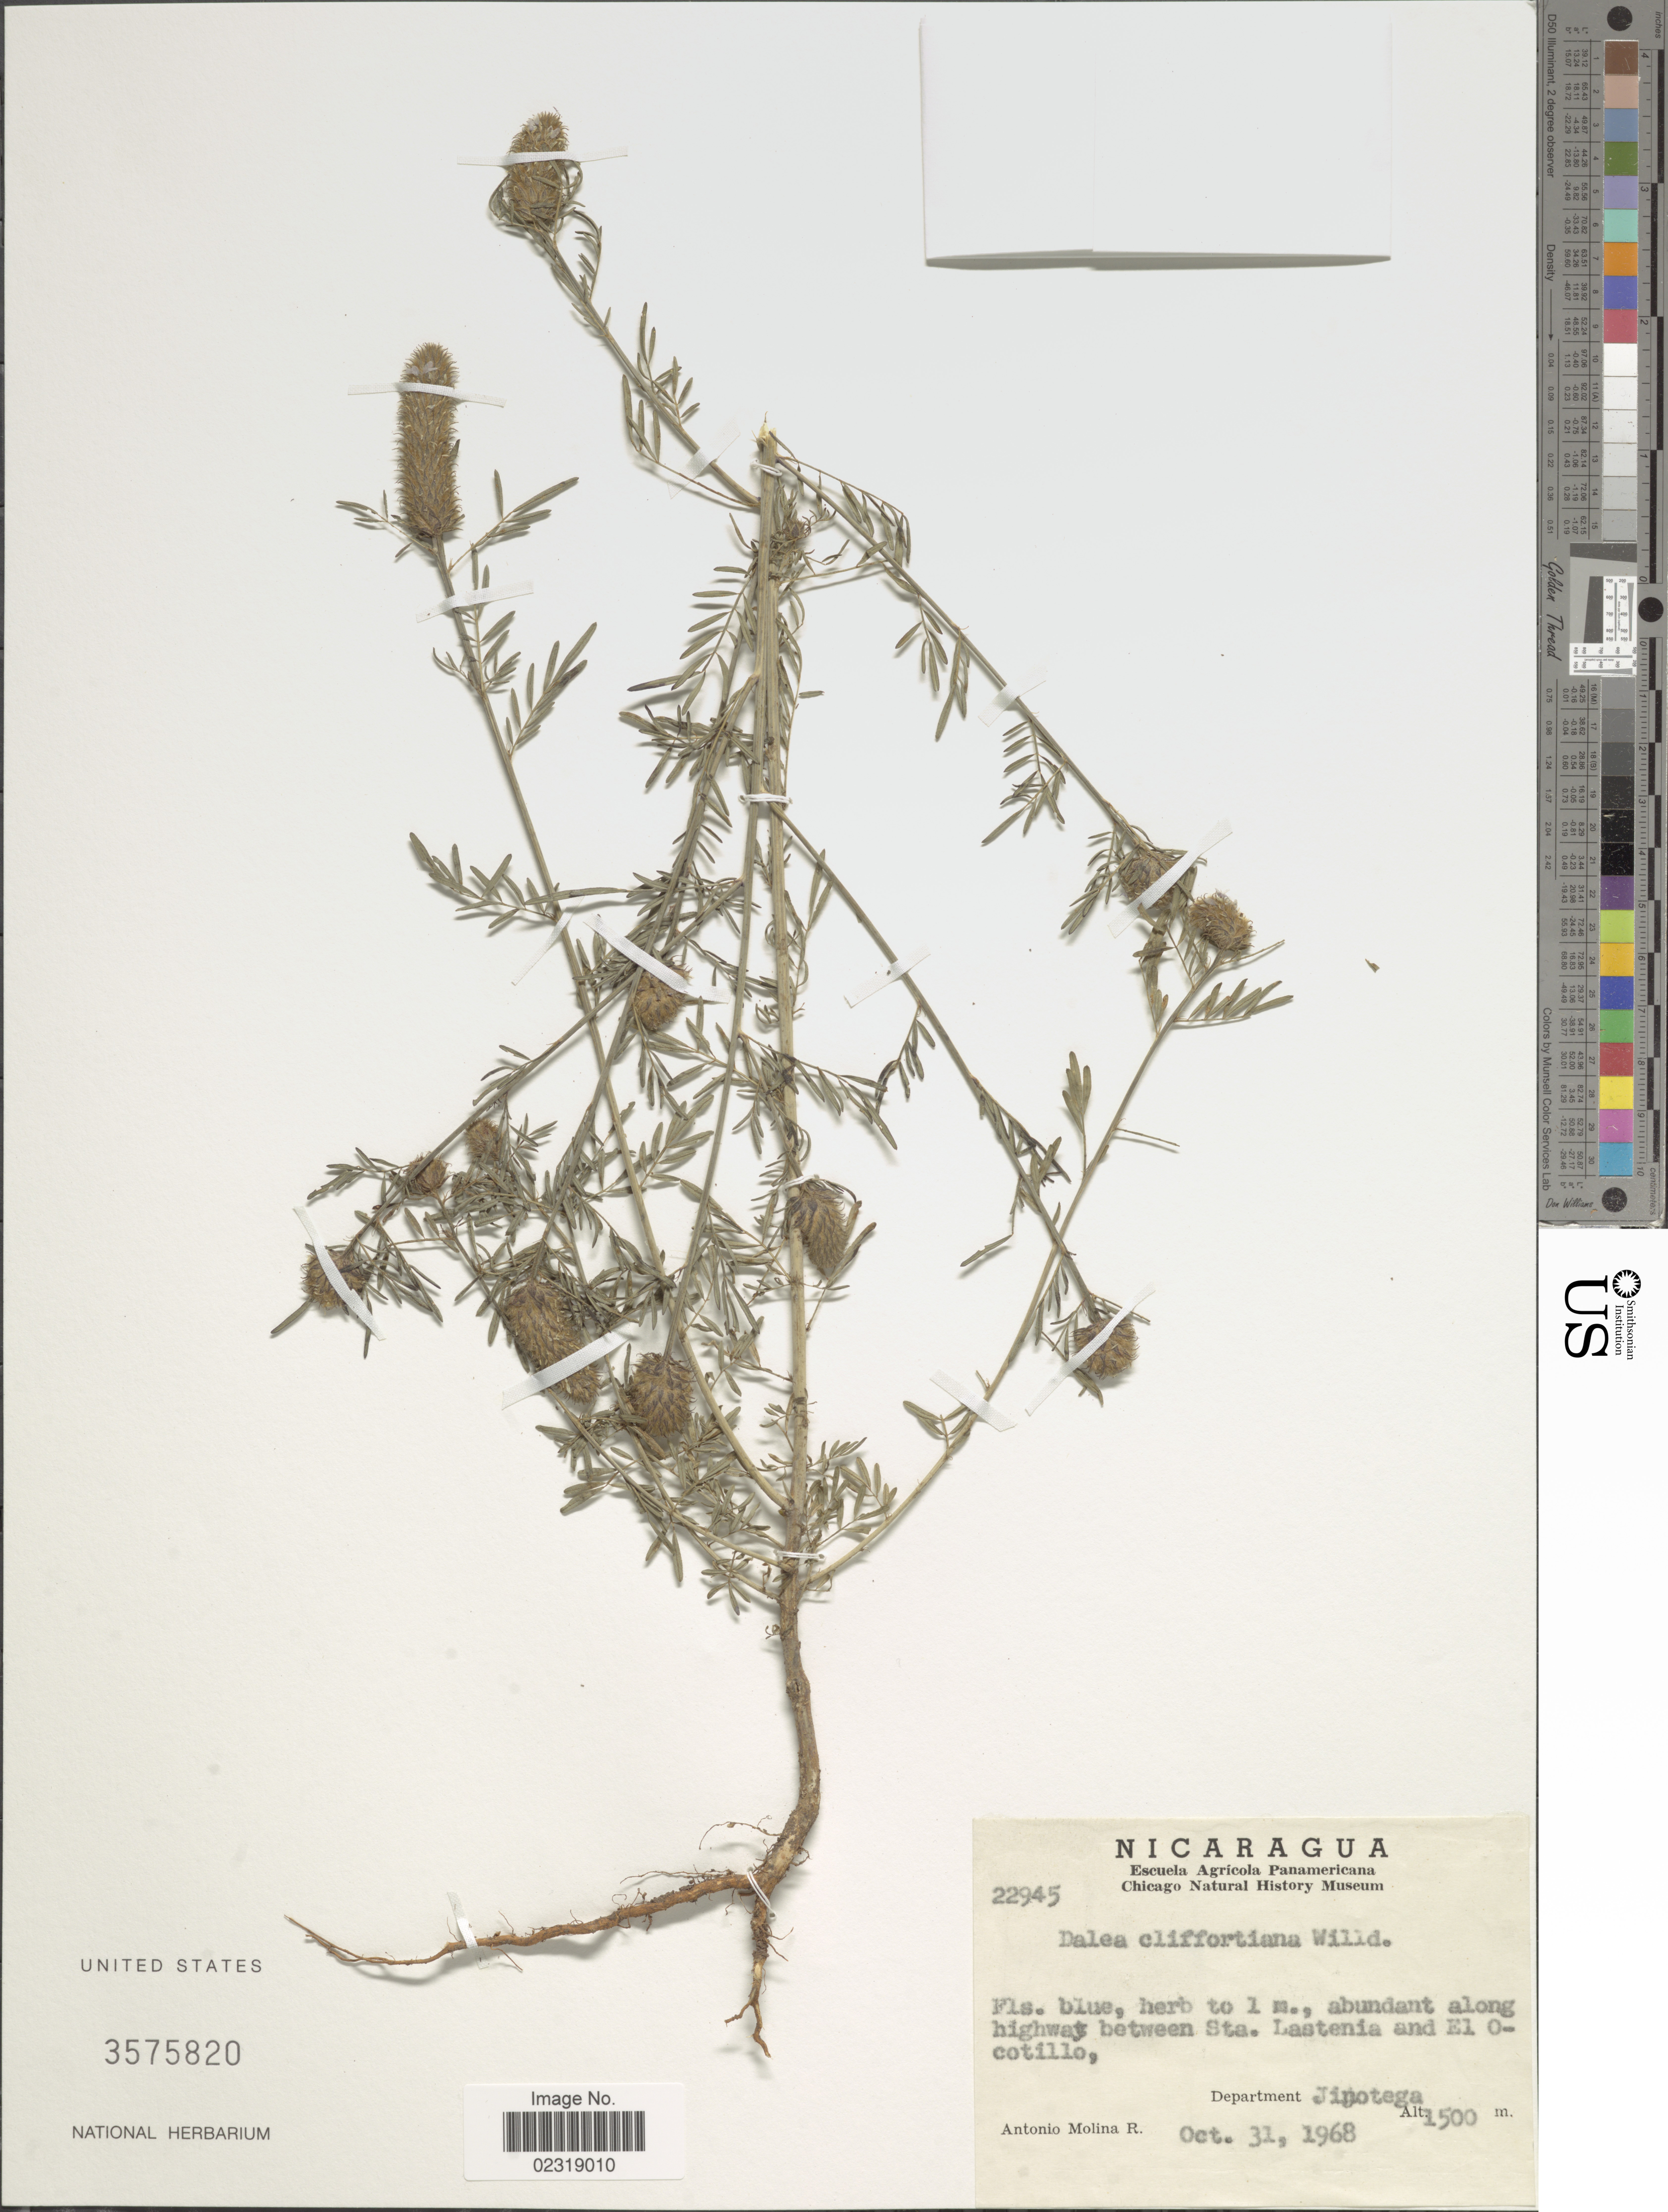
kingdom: Plantae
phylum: Tracheophyta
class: Magnoliopsida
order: Fabales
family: Fabaceae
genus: Dalea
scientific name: Dalea cliffortiana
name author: Willd.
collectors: A. Molina R.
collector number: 22945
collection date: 1968-10-31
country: Mexico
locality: Department Jipotega, Abundant along highway between Sta. Lastenia and El Ocotillo.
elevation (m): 1500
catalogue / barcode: US 3575820